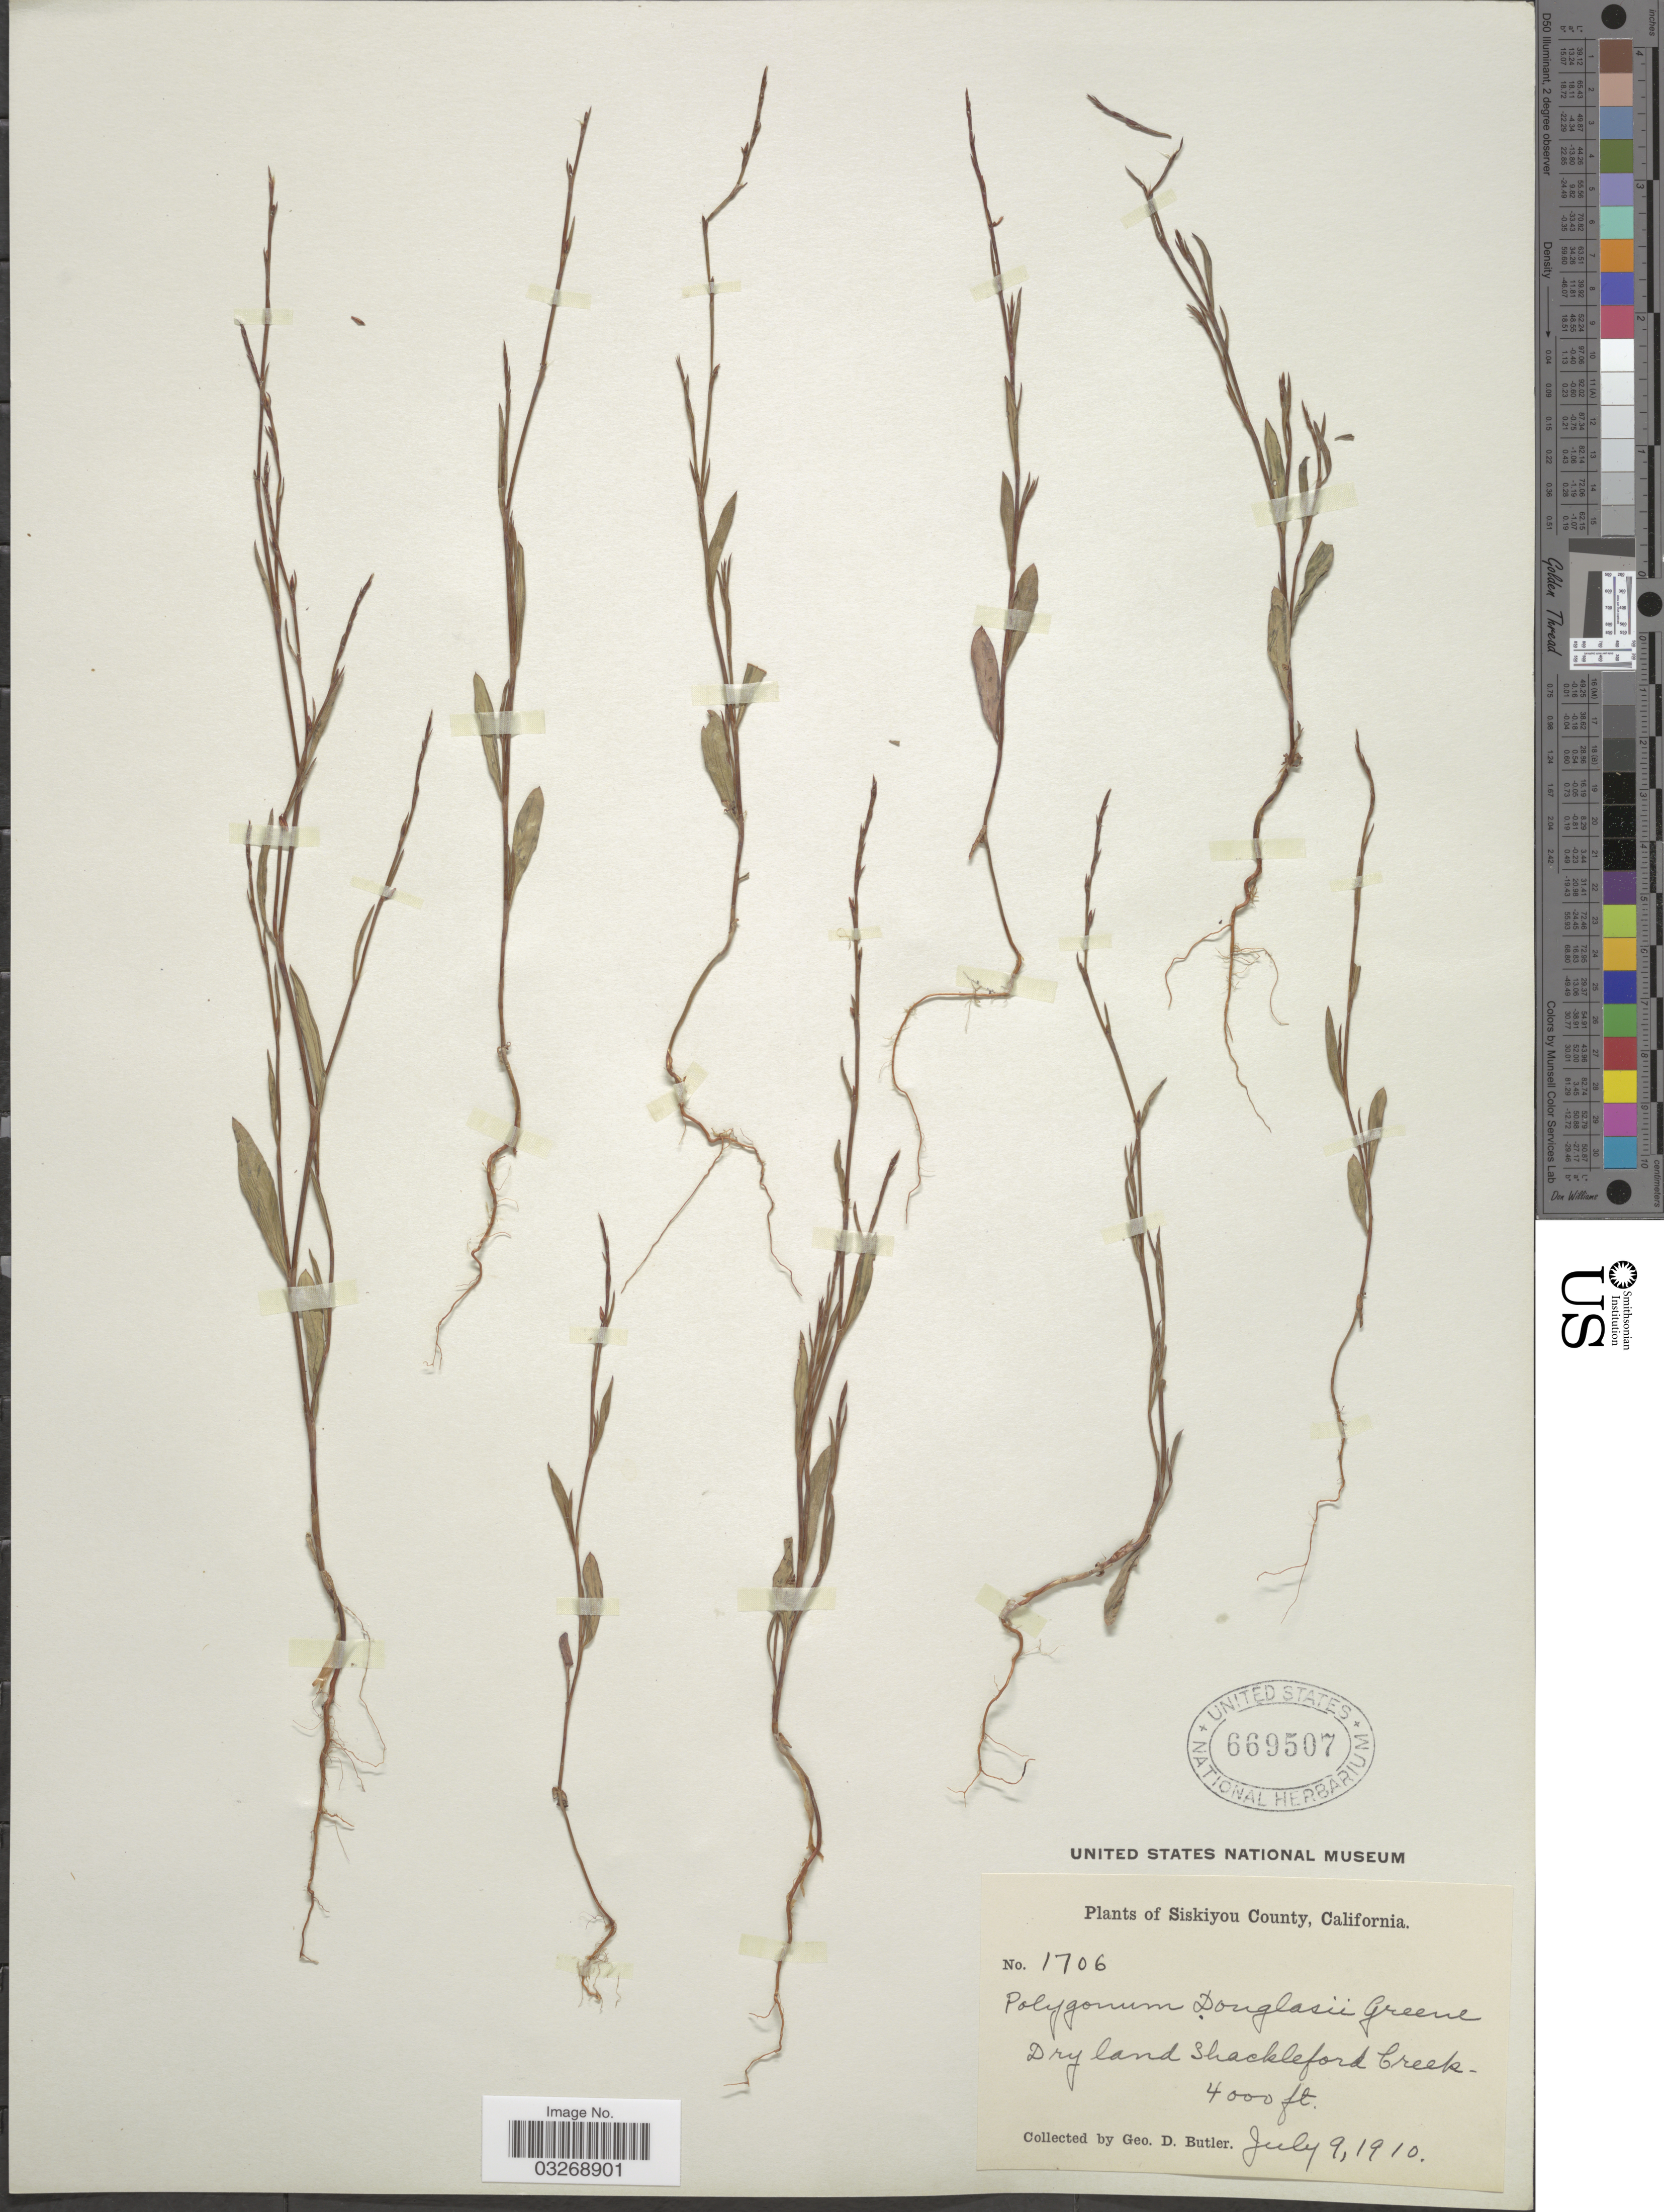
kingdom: Plantae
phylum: Tracheophyta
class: Magnoliopsida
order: Caryophyllales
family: Polygonaceae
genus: Polygonum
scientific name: Polygonum douglasii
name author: Greene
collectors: G. D. Butler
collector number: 1706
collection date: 1910-07-09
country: United States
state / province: California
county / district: Siskiyou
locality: Siskiyou County. Dry land Shackleford Creek.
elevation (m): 1219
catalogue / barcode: US 669507